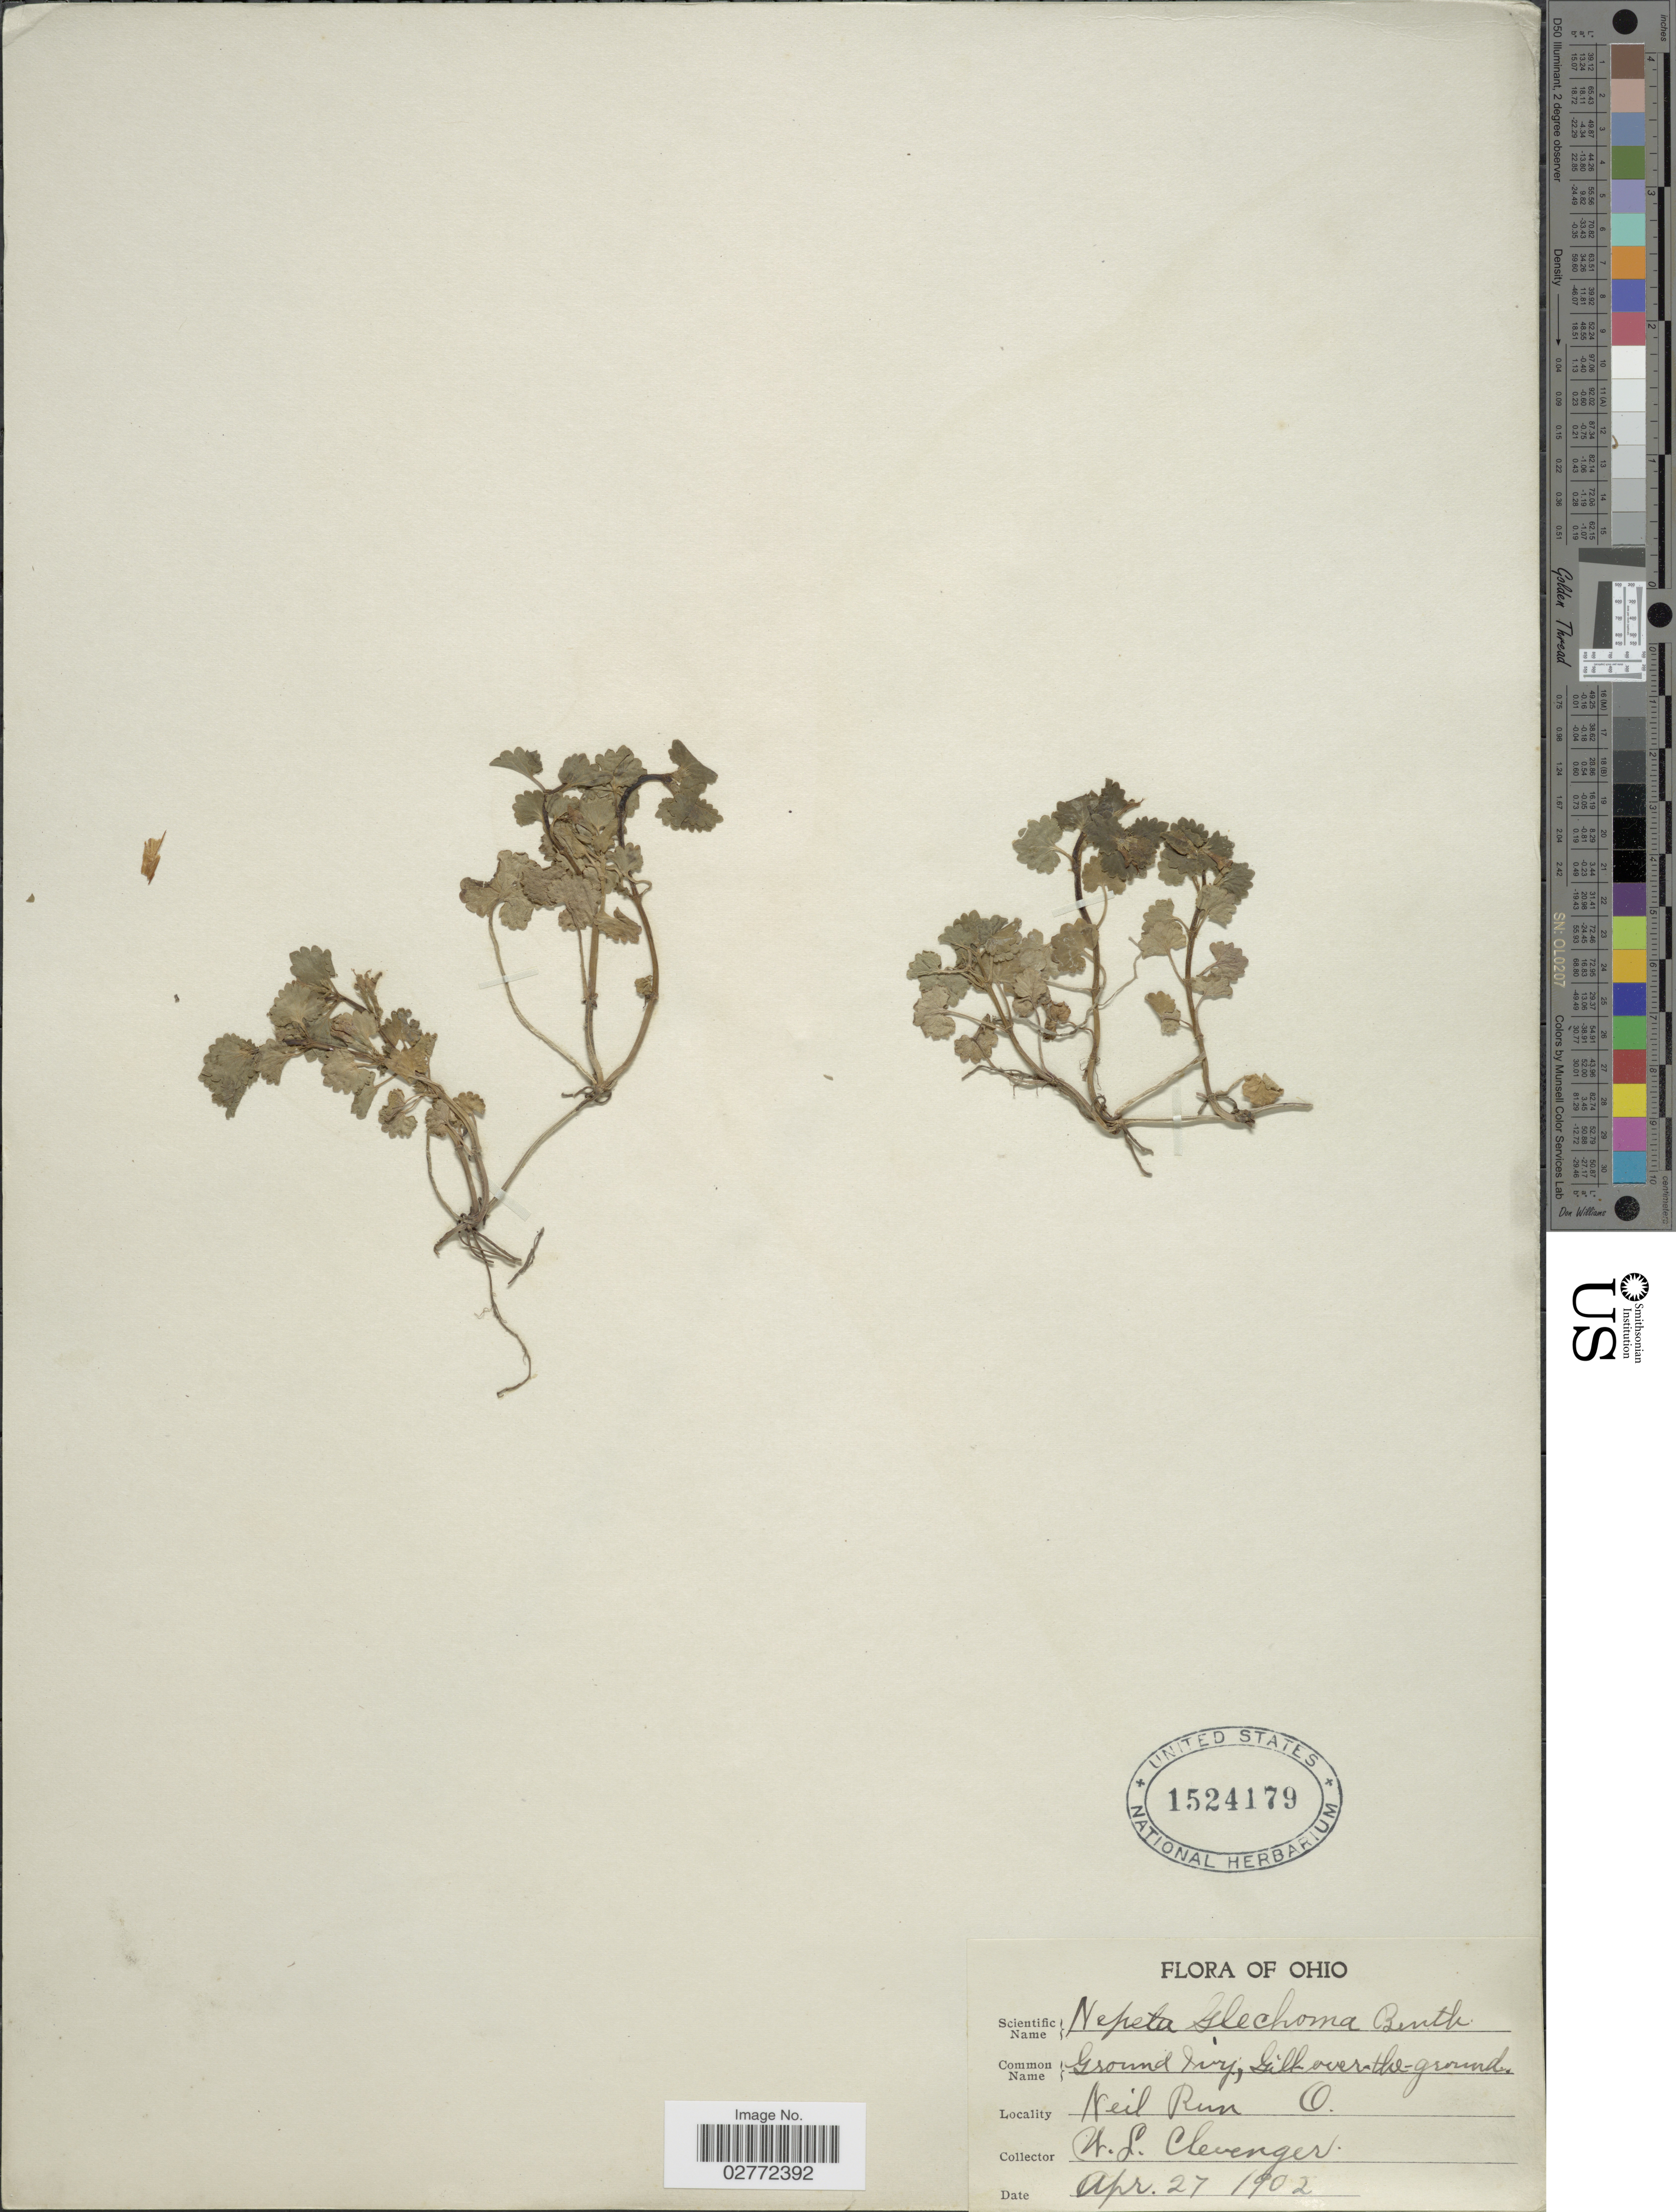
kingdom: Plantae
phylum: Tracheophyta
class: Magnoliopsida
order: Lamiales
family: Lamiaceae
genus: Glechoma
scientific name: Glechoma hederacea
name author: L.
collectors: W. Clevenger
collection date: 1902-04-27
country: United States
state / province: Ohio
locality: Neil Run.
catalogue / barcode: US 1524179